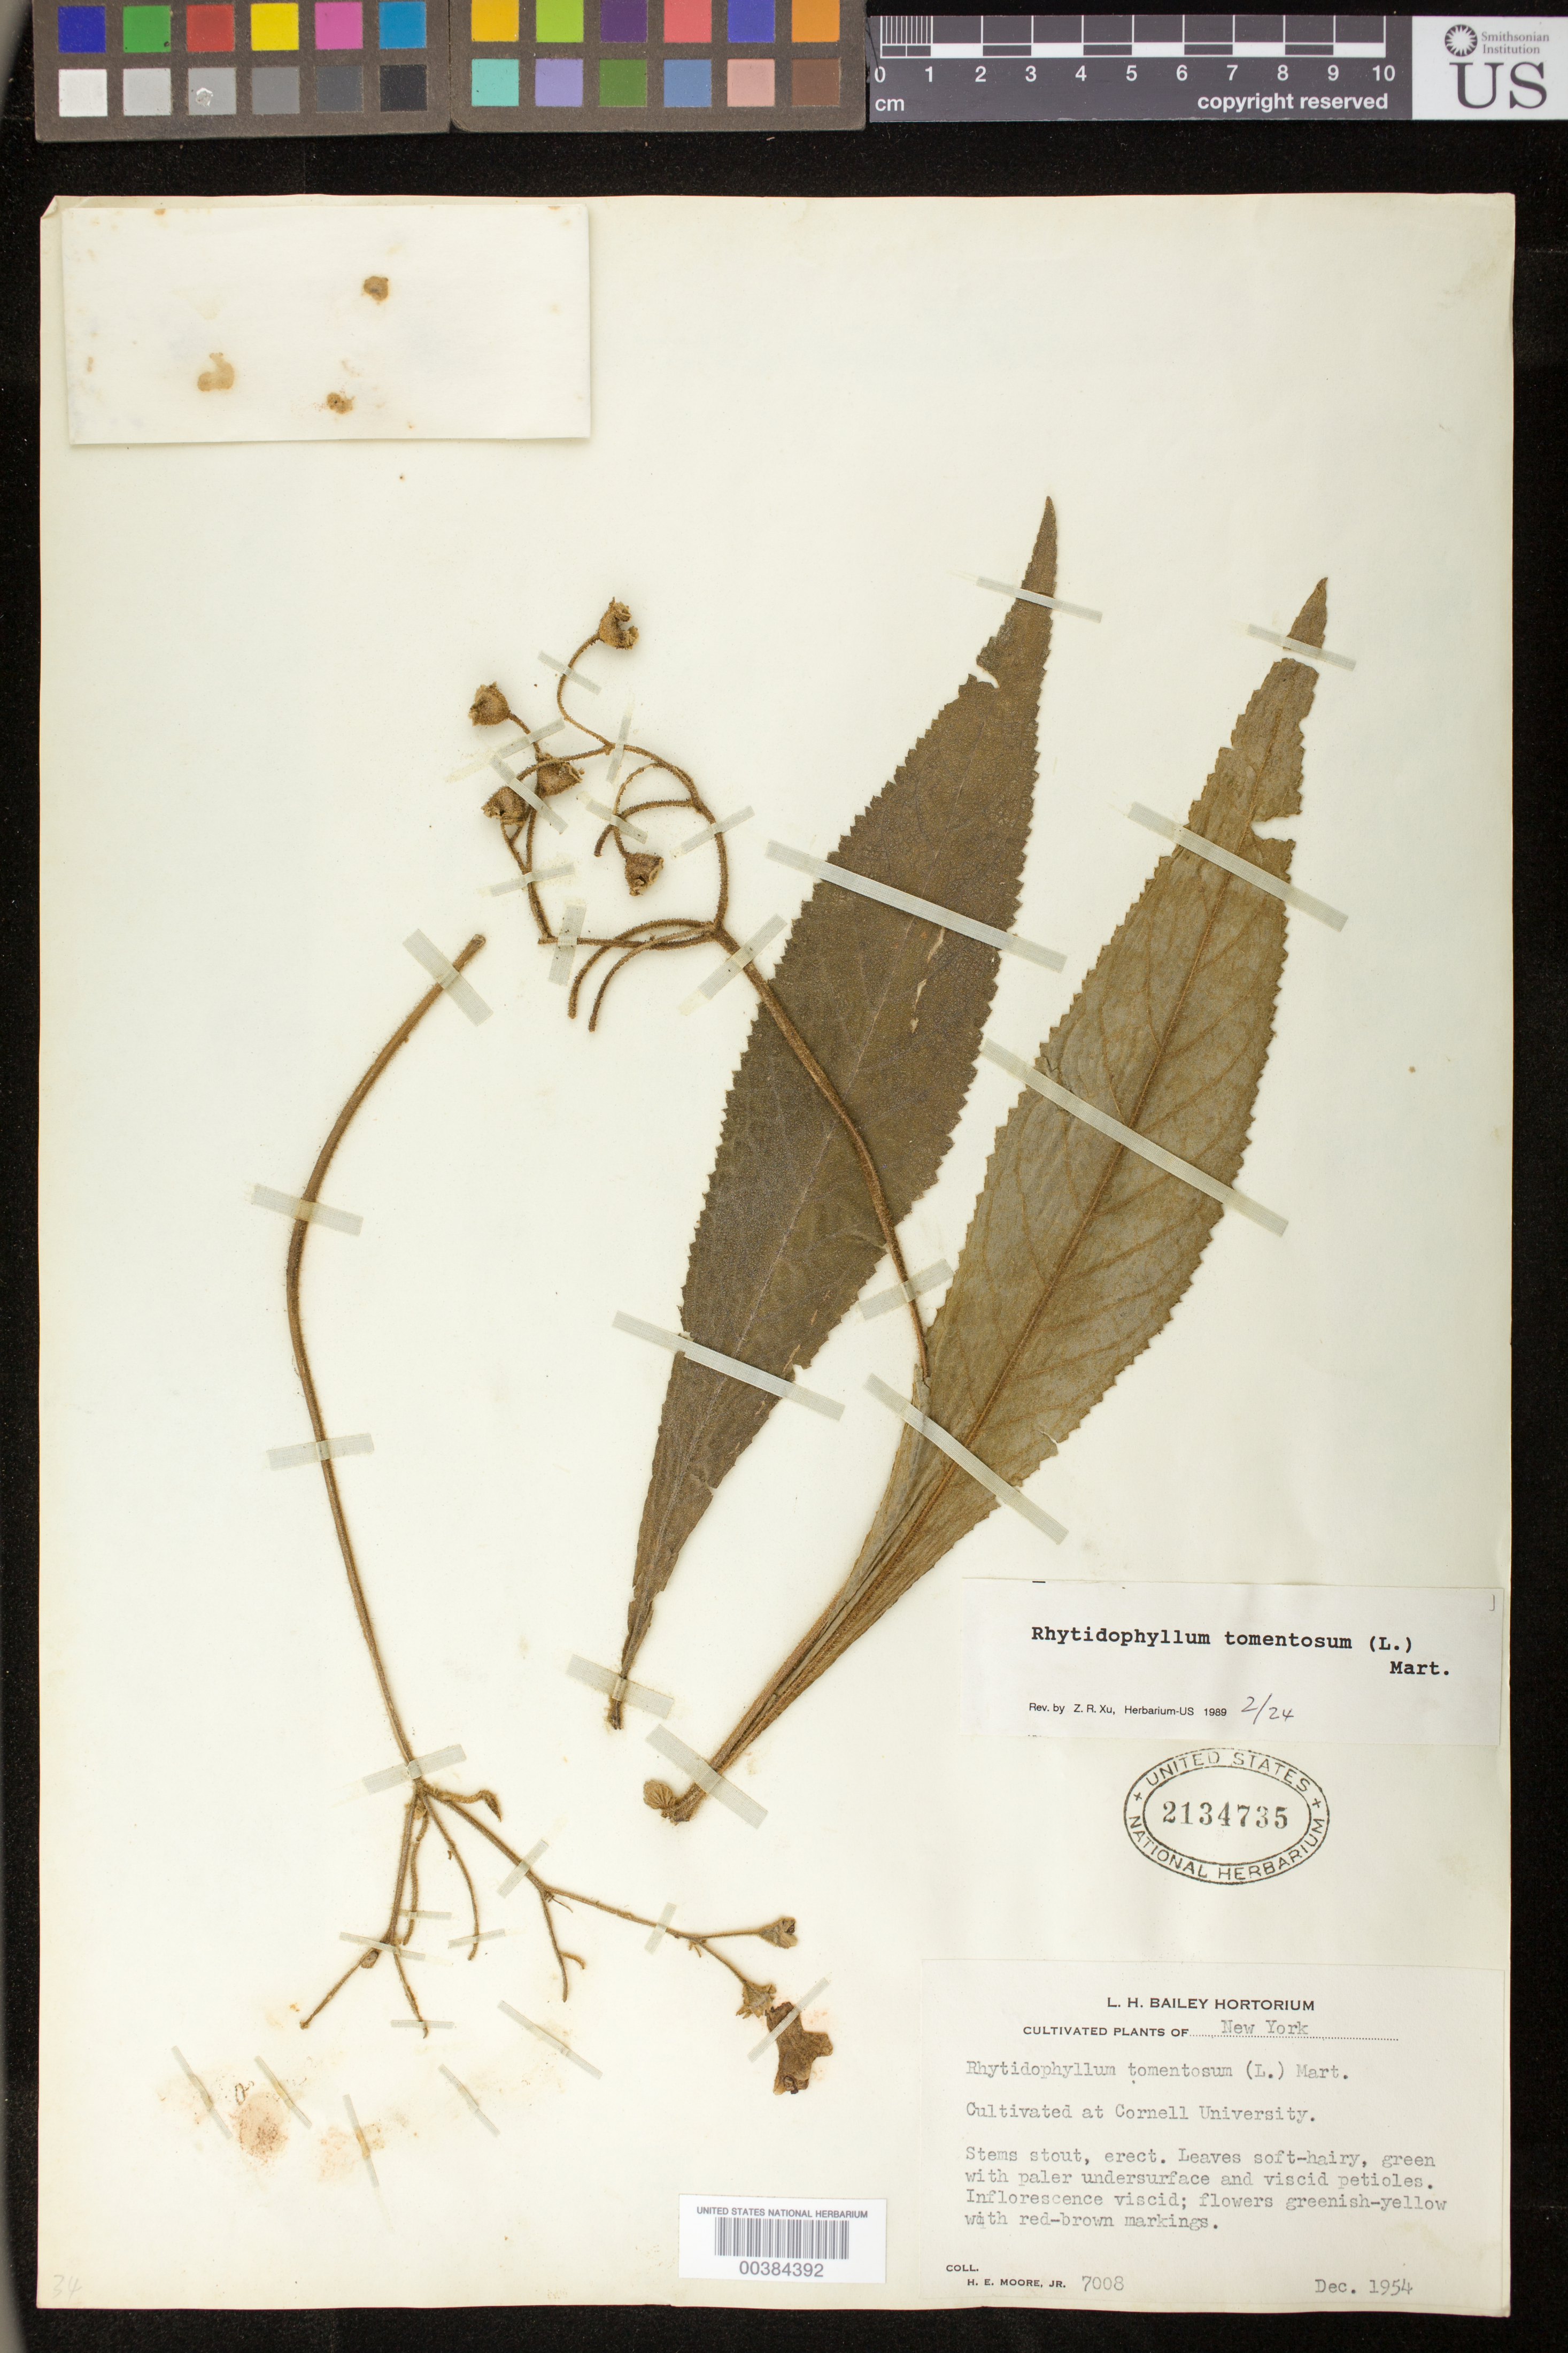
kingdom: Plantae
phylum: Tracheophyta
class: Magnoliopsida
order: Lamiales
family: Gesneriaceae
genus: Rhytidophyllum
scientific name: Rhytidophyllum tomentosum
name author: (L.) Mart.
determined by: Skog, Laurence E.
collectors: H. E. Moore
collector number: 7008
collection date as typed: Dec 1954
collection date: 1954-12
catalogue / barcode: US 2134735